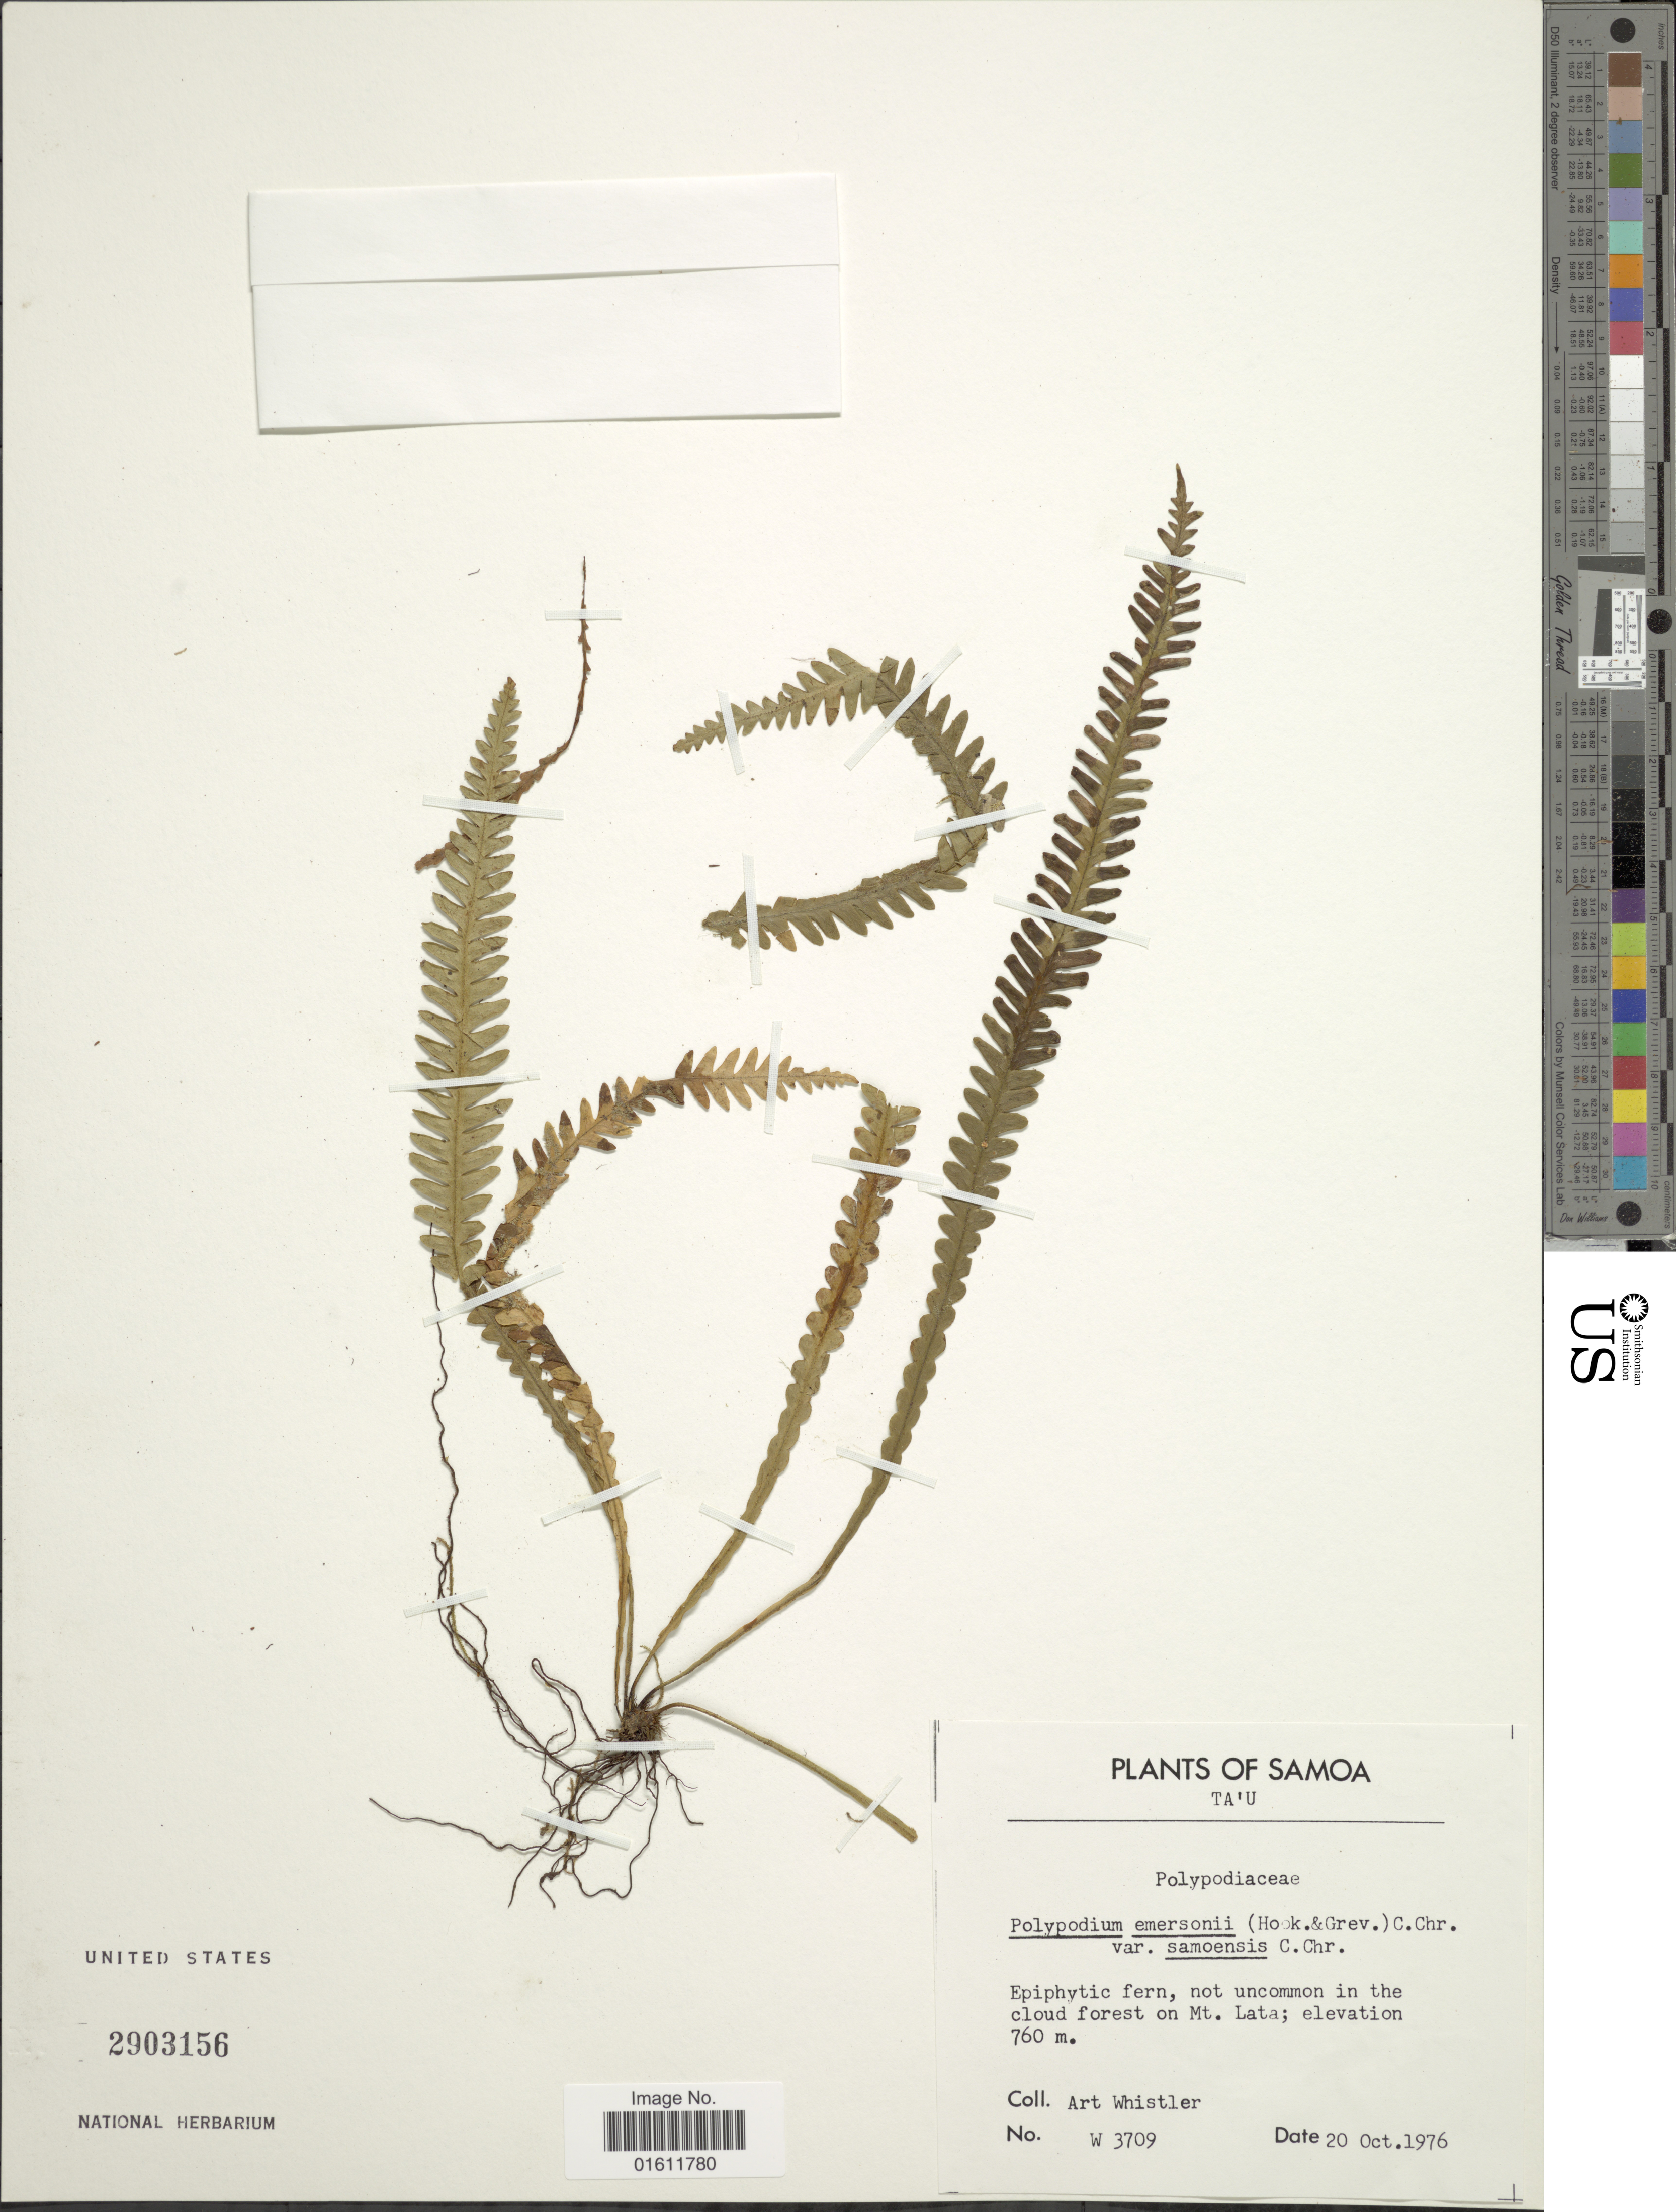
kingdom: Plantae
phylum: Tracheophyta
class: Polypodiopsida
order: Polypodiales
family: Polypodiaceae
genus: Prosaptia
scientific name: Prosaptia alata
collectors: A. Whistler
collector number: W3709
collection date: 1976-10-20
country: American Samoa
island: Ta'u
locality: not uncommon in the cloud forest on Mt. Lata.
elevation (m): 760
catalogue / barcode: US 2903156